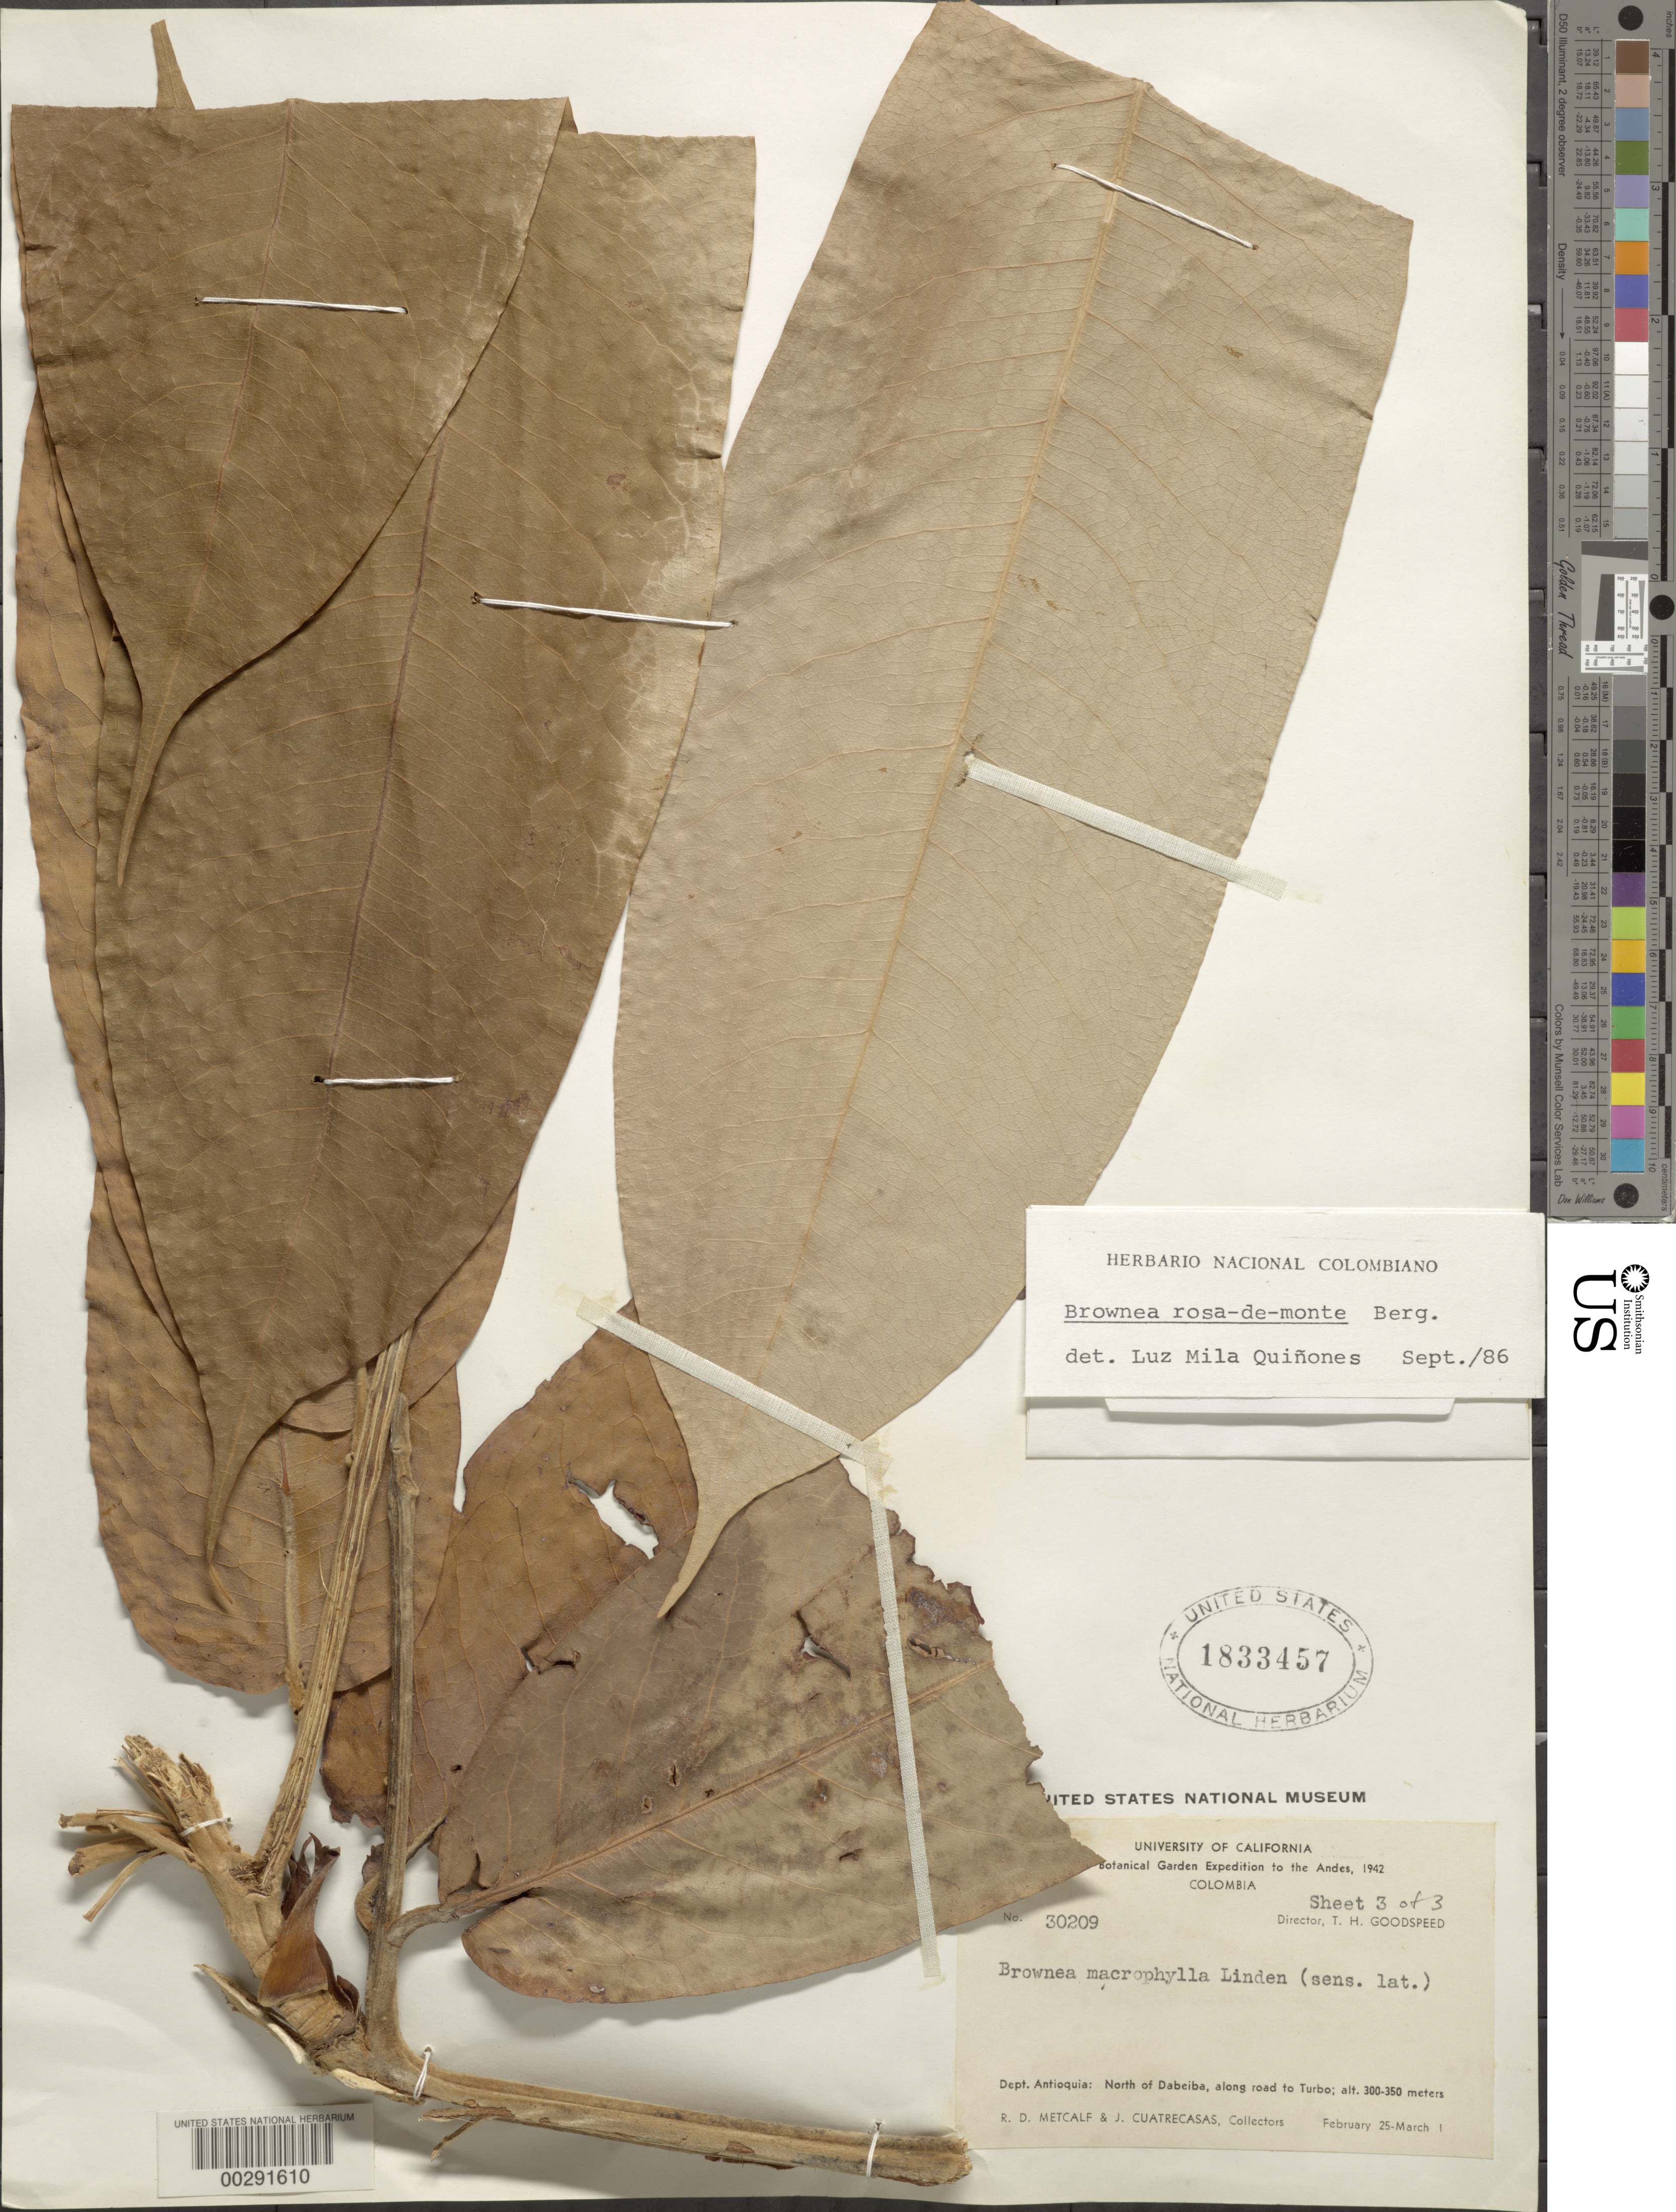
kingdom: Plantae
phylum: Tracheophyta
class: Magnoliopsida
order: Fabales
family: Fabaceae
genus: Brownea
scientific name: Brownea rosa-de-monte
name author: P.J. Bergius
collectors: R. D. Metcalf & J. Cuatrecasas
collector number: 30209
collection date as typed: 25 Feb 1942 to 01 Mar 1942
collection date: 1942-02-25/1942-03-01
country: Colombia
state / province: Antioquia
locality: N of Dabeiba, along road to Turbo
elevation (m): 300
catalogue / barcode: US 1833457